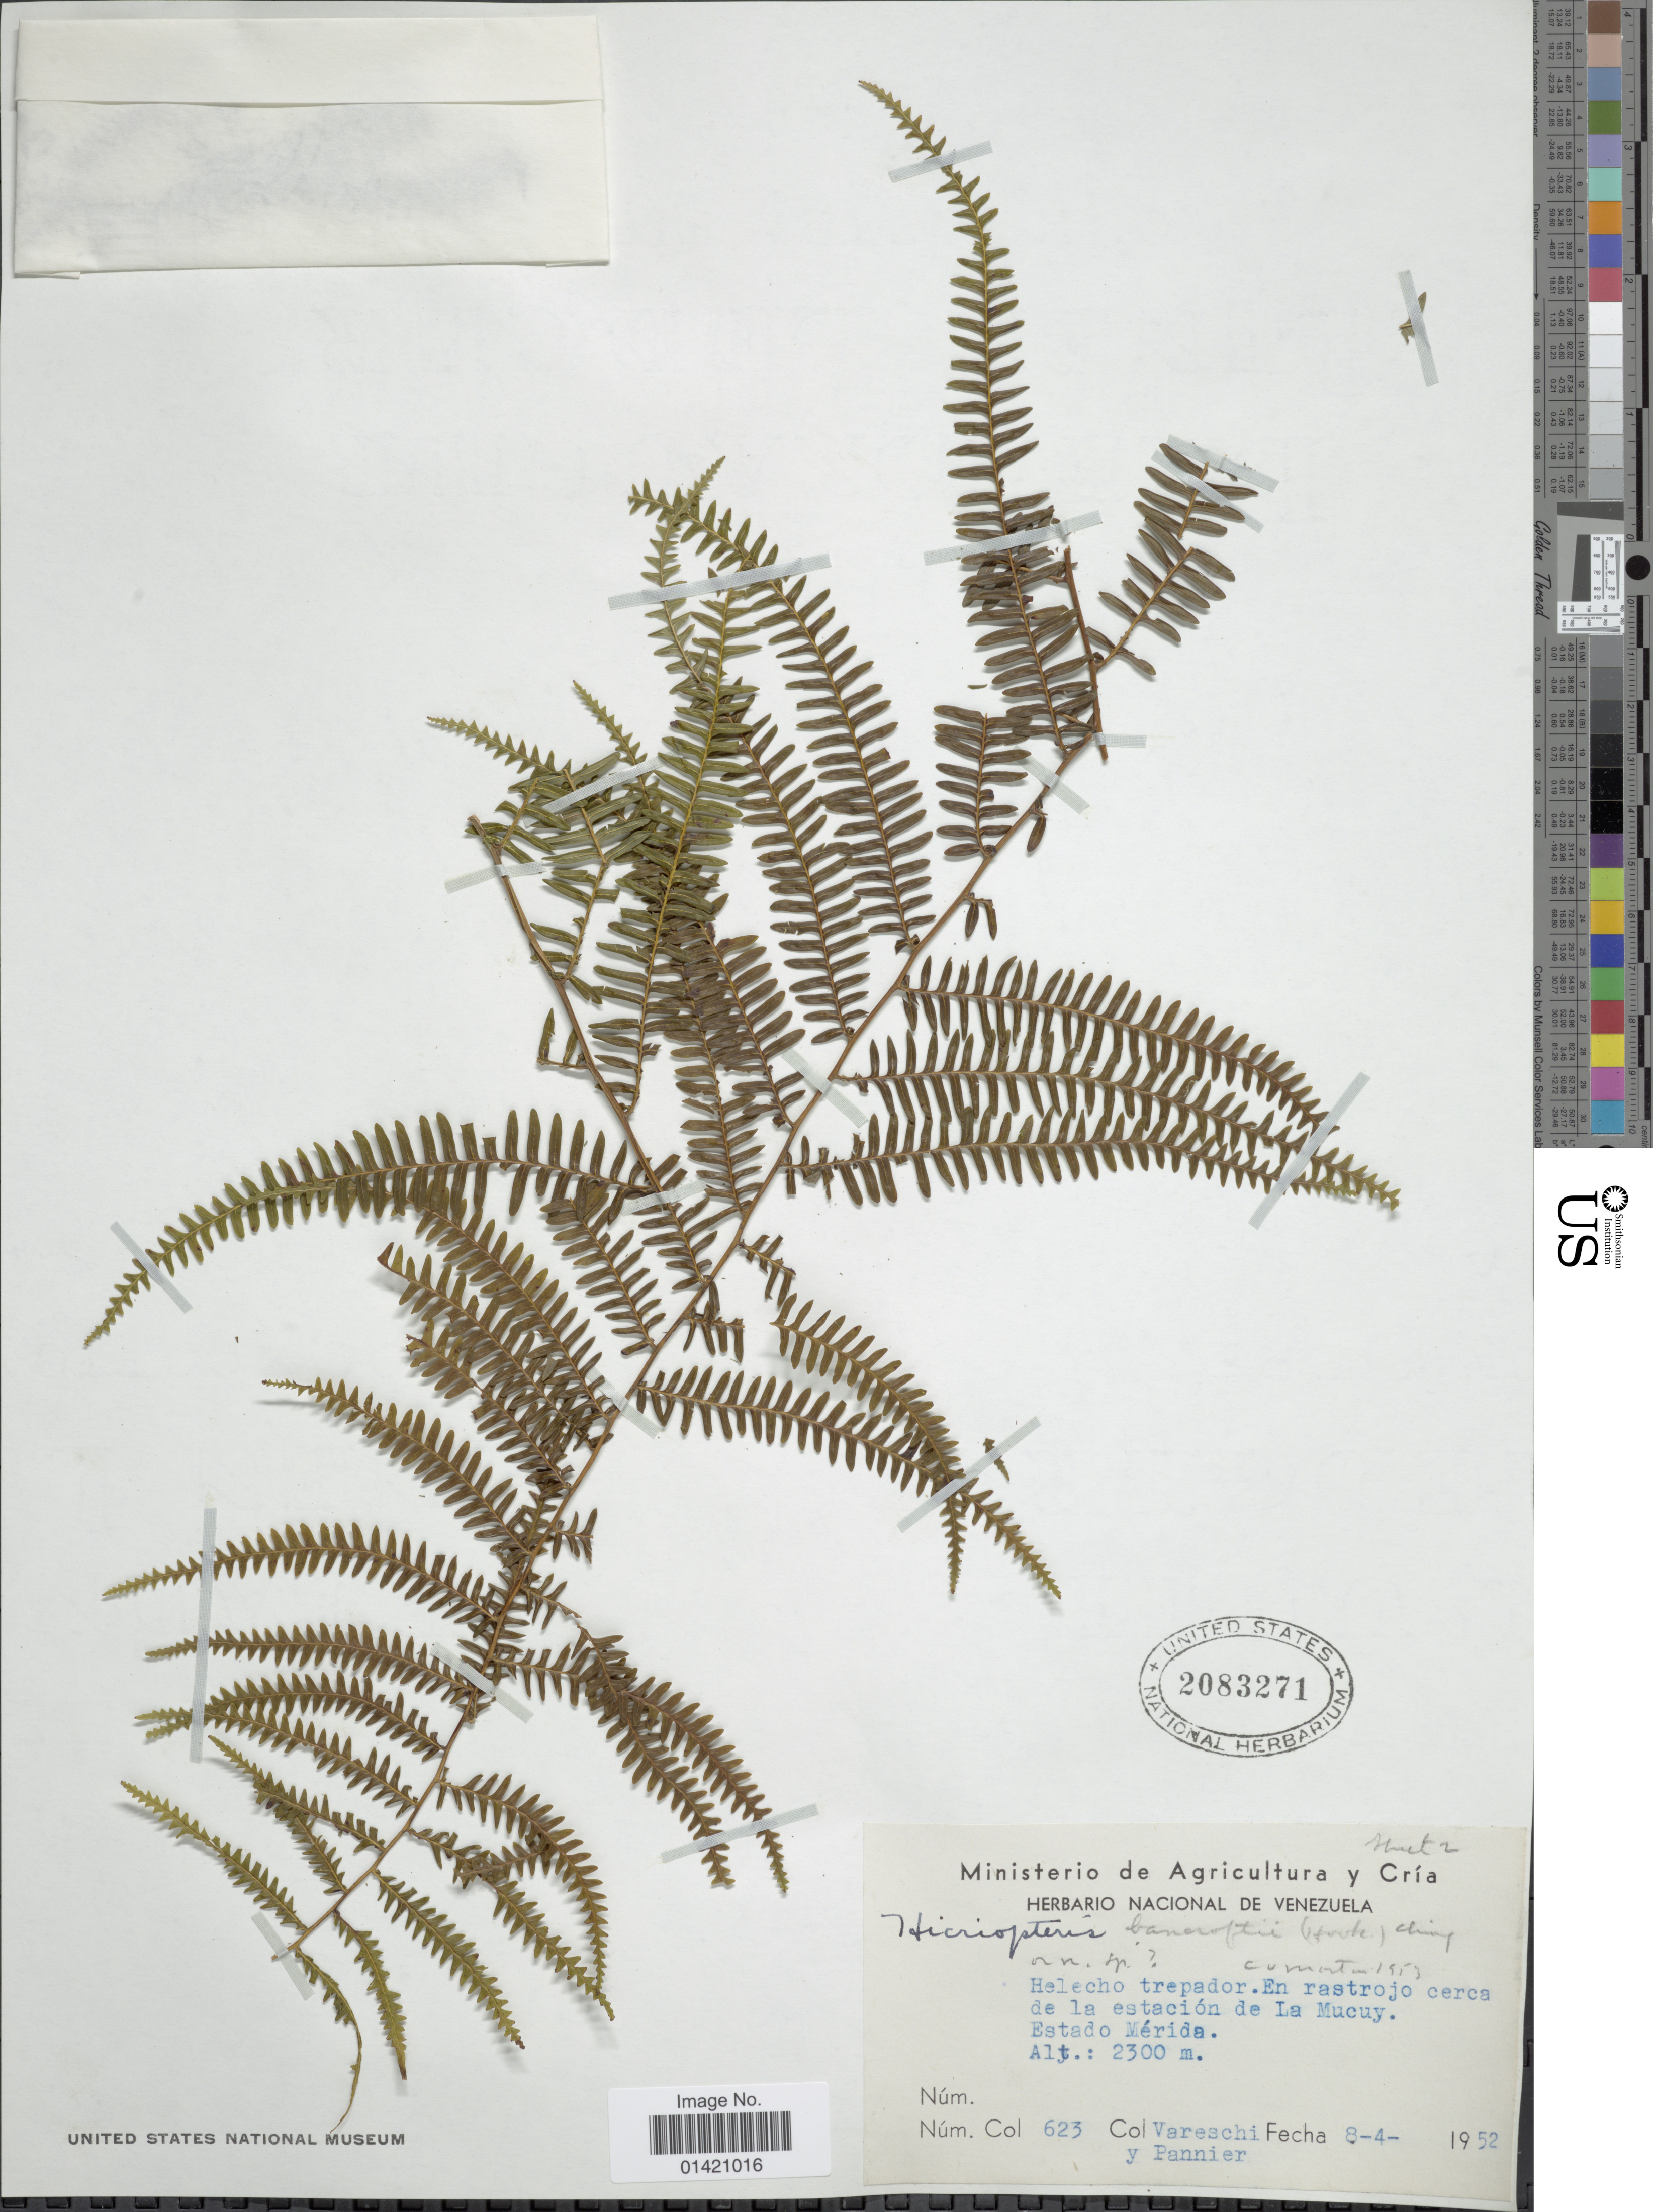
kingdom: Plantae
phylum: Tracheophyta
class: Polypodiopsida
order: Gleicheniales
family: Gleicheniaceae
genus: Diplopterygium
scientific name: Diplopterygium bancroftii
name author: (Hook.) A.R. Sm.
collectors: V. Vareschi & F. Pannier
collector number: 623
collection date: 1952-04-08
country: Venezuela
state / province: Mérida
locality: Helecho trepador. En rastrojo cerca de la estacion de La Mucuy. Estado Merida.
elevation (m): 2300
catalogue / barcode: US 2083271